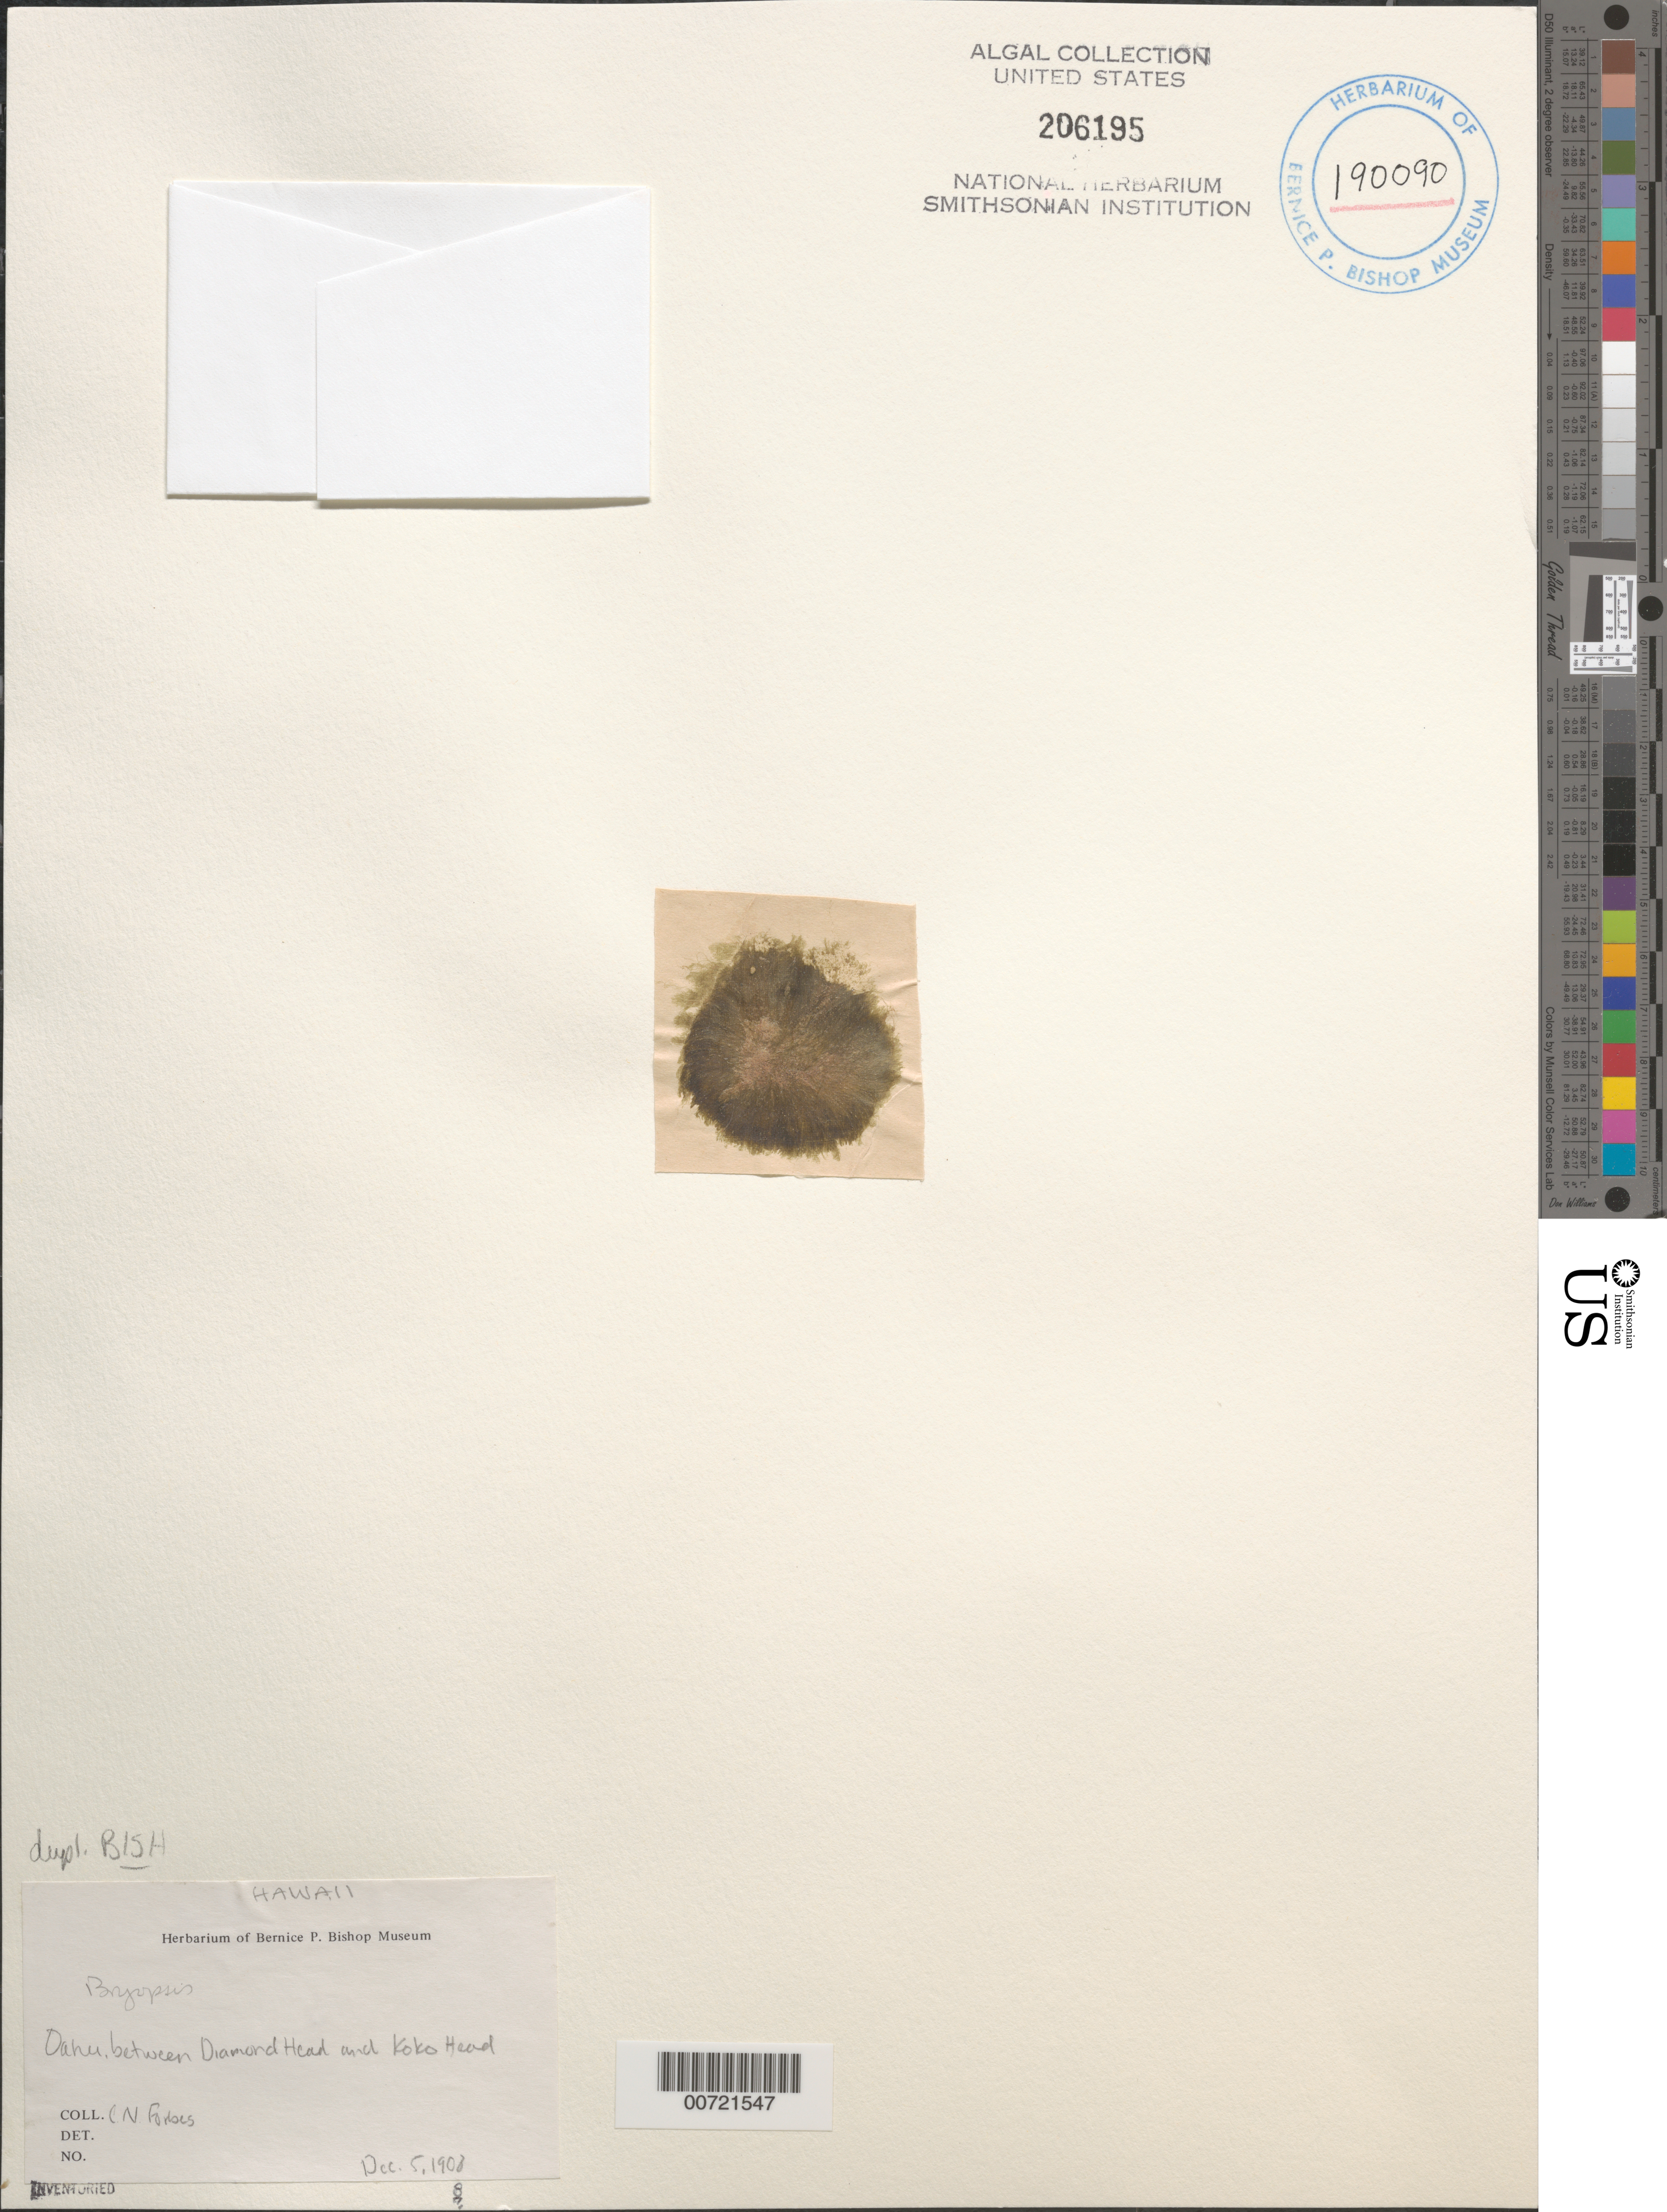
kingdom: Plantae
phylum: Chlorophyta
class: Ulvophyceae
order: Bryopsidales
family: Bryopsidaceae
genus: Bryopsis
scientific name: Bryopsis sp.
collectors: C. N. Forbes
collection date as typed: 05 Dec 1908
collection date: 1908-12-05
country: United States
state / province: Hawaii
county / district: Honolulu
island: Oahu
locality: Kahala Beach, between Diamond Head and Koko Head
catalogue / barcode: US 206195